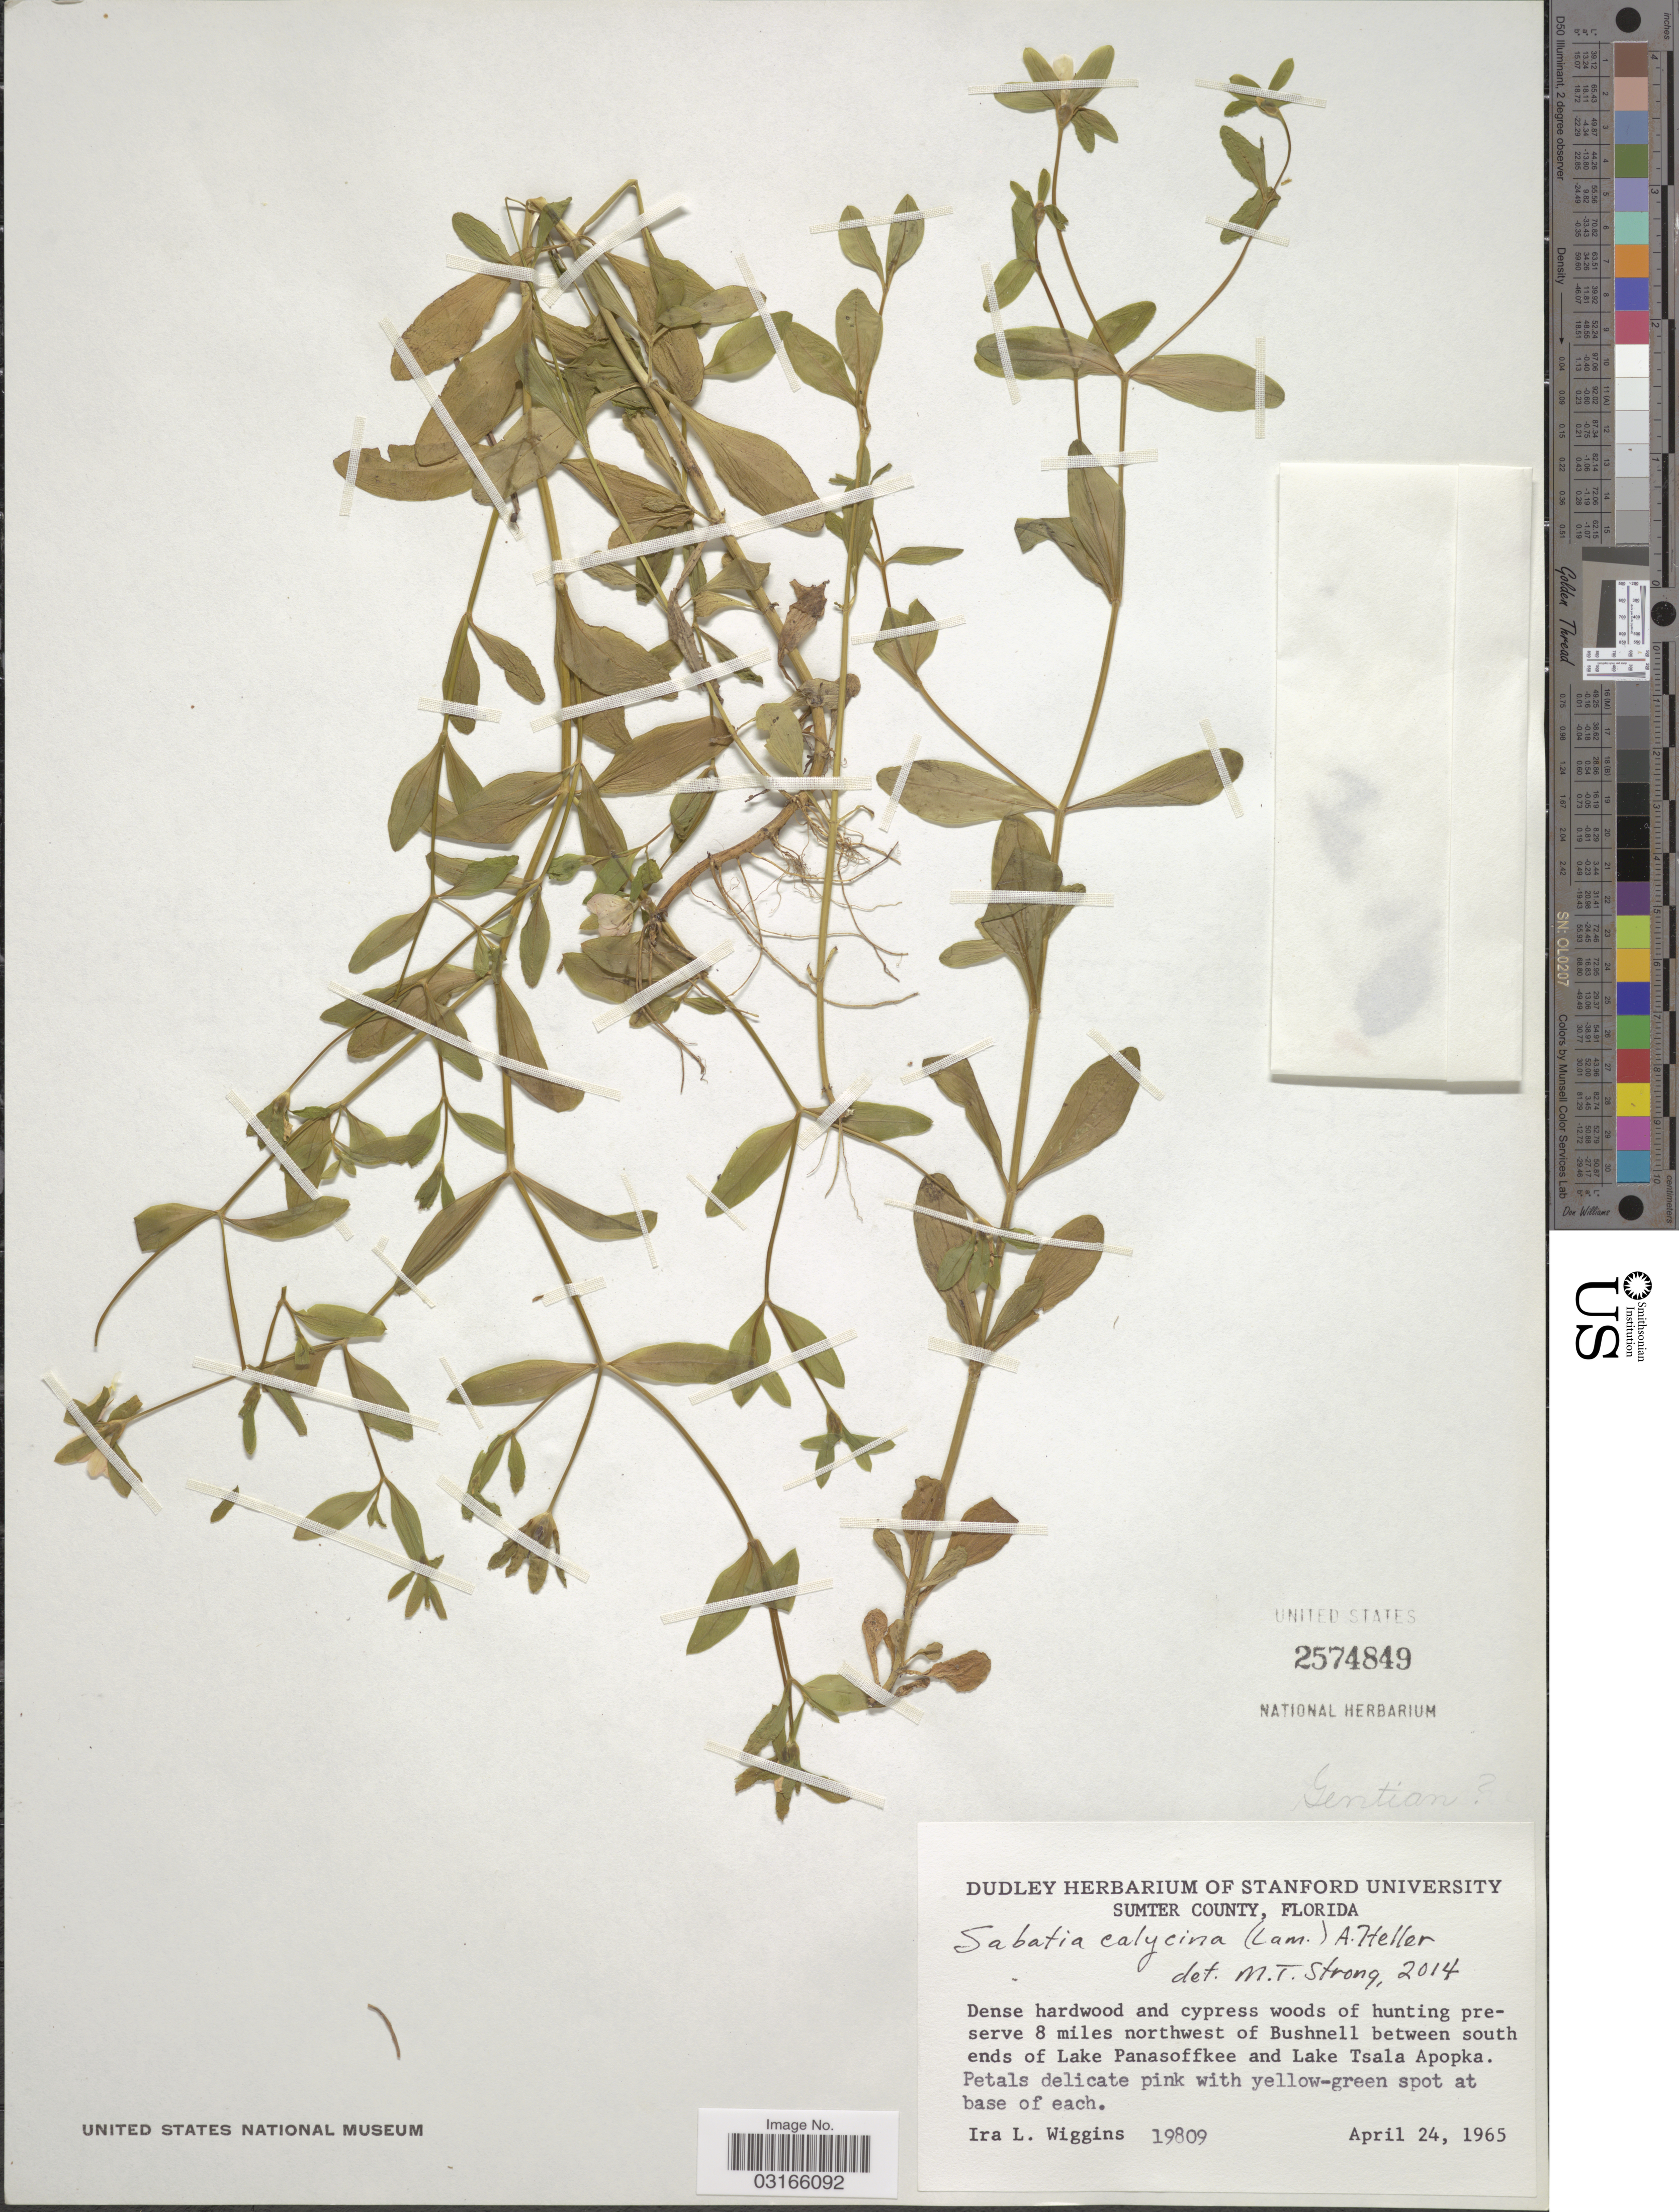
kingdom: Plantae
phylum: Tracheophyta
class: Magnoliopsida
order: Gentianales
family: Gentianaceae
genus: Sabatia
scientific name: Sabatia calycina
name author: (Lam.) A. Heller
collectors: I. L. Wiggins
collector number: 19809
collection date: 1965-04-24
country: United States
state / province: Florida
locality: Sumter County, Dense hardwood and cypress woods of hunting preserve 8 miles northwest of Bushnell between south ends of Lake Panasoffkee and Lake Tsala Apopka.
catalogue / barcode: US 2574849